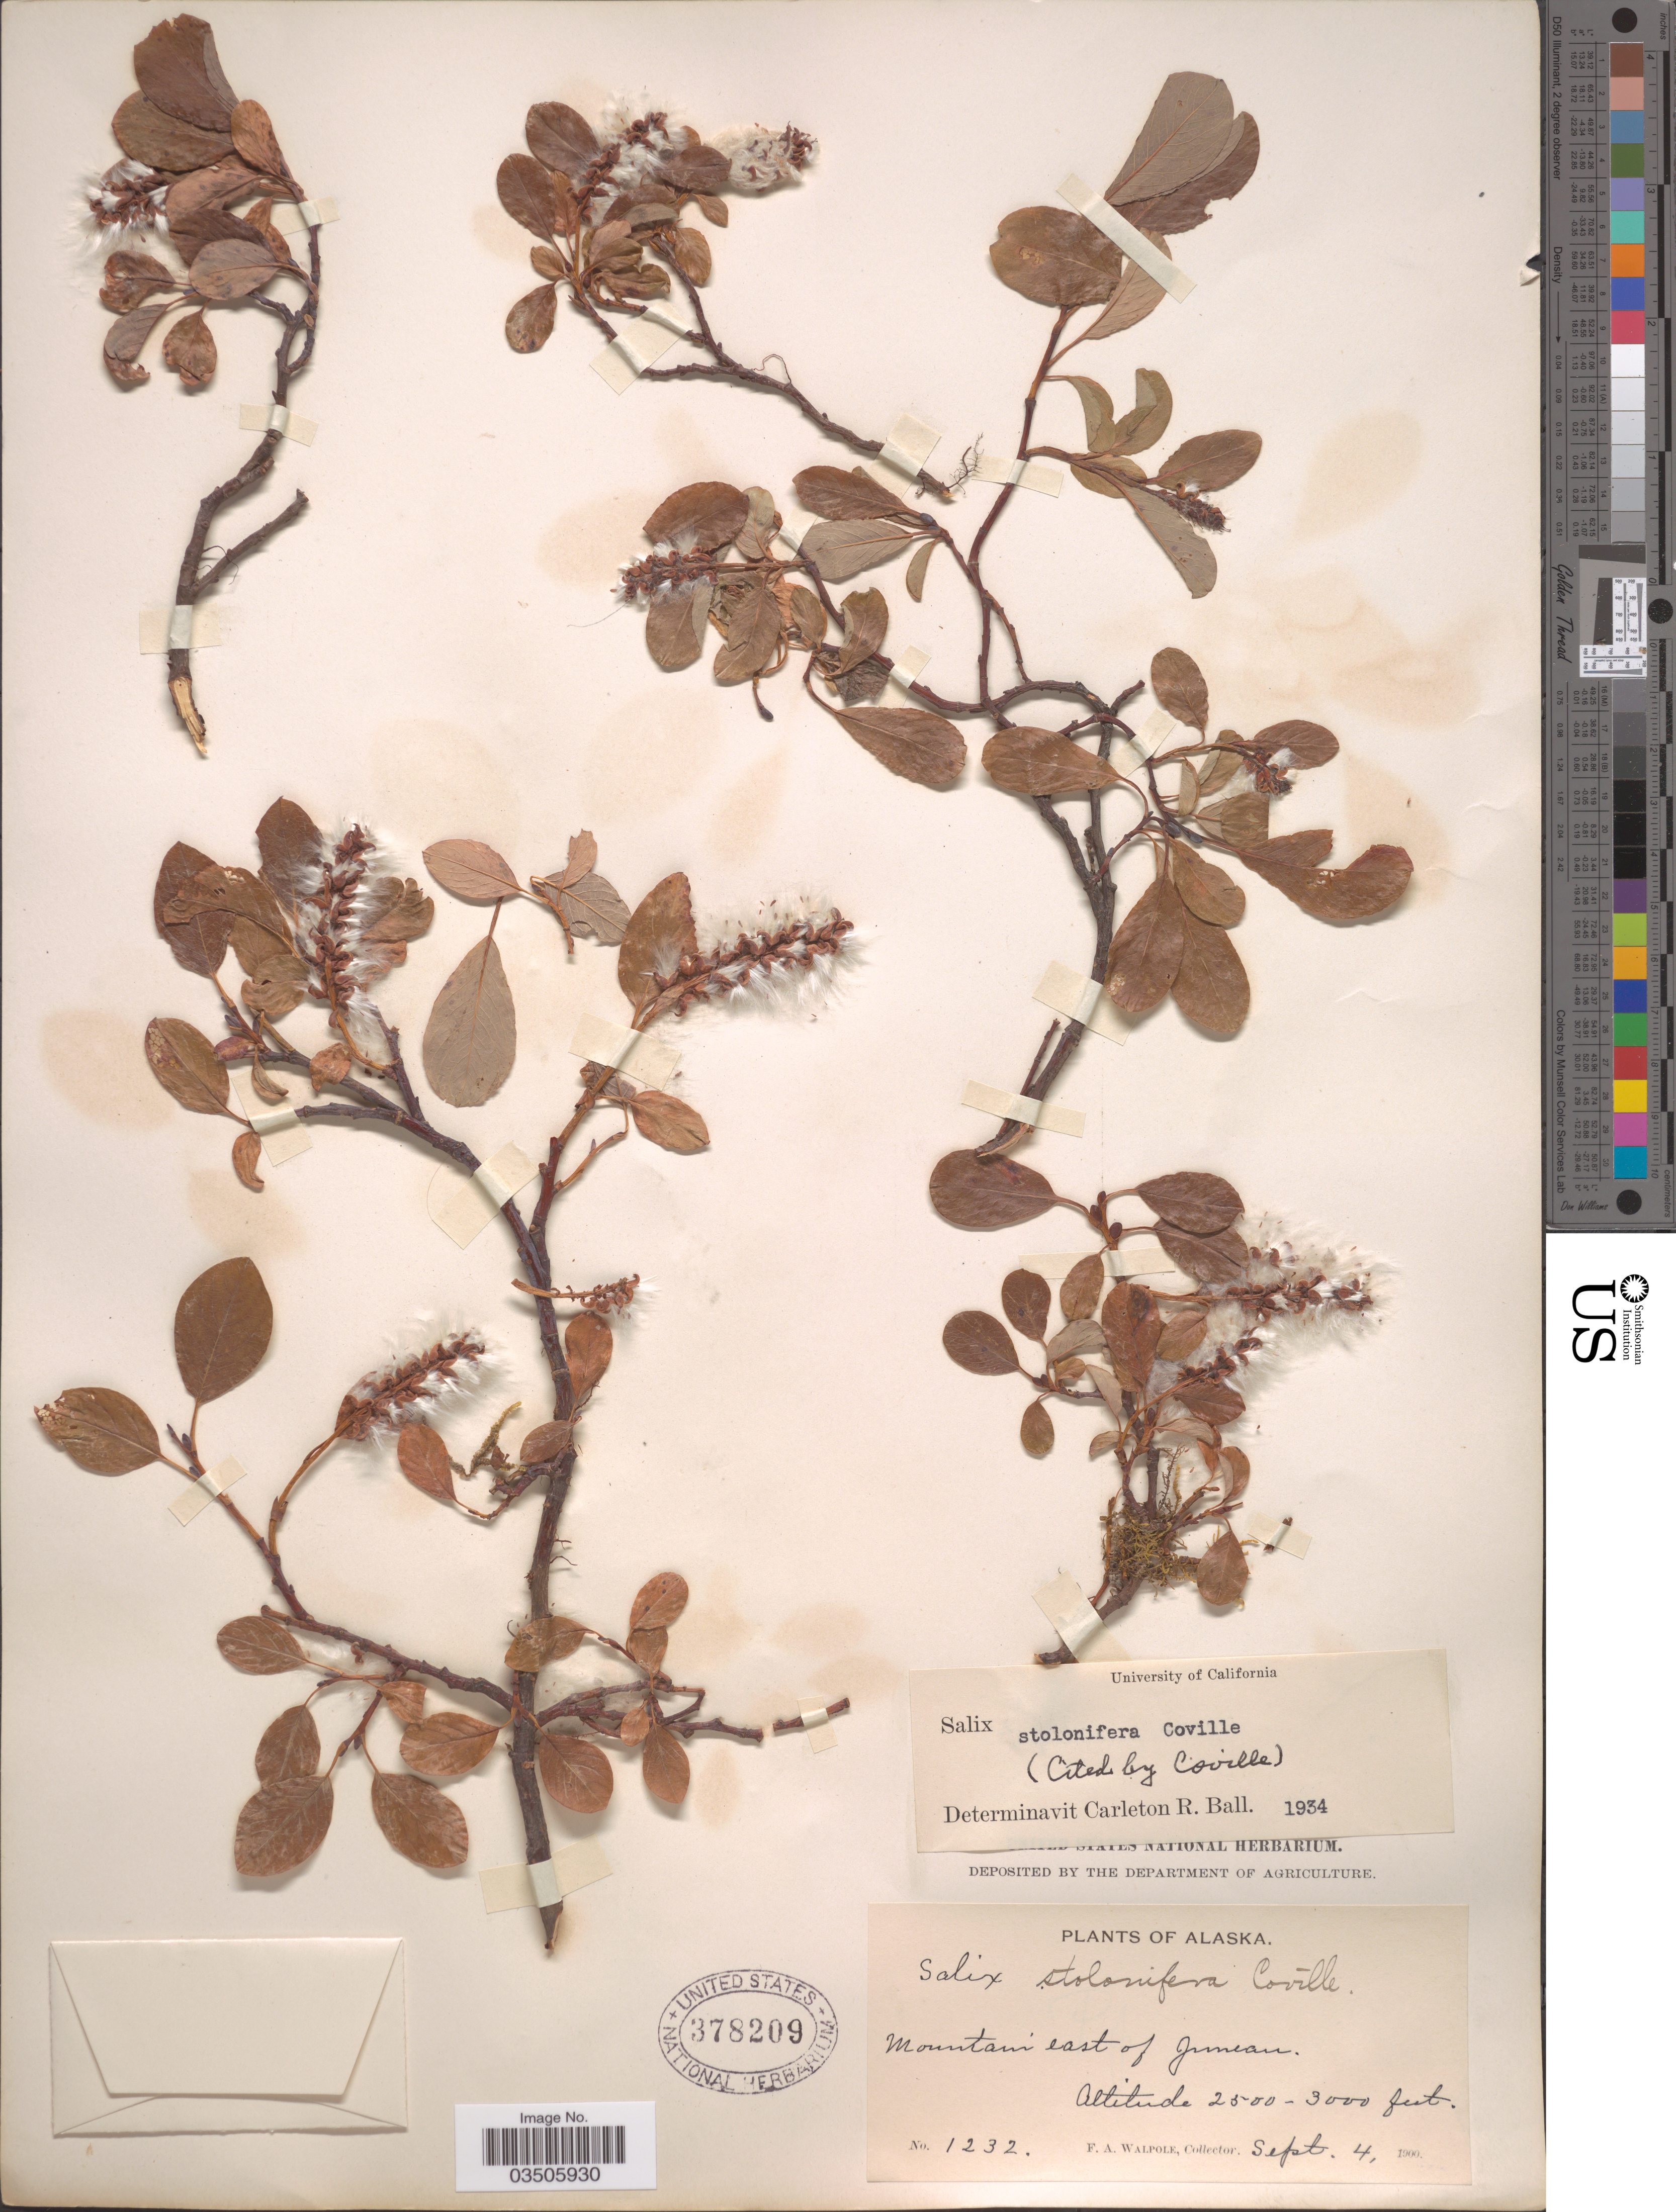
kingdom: Plantae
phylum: Tracheophyta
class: Magnoliopsida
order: Malpighiales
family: Salicaceae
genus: Salix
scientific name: Salix stolonifera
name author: Coville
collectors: F. Walpole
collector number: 1232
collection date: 1900-09-04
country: United States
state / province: Alaska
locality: Mountain east of Juneau.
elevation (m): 762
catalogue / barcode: US 378209